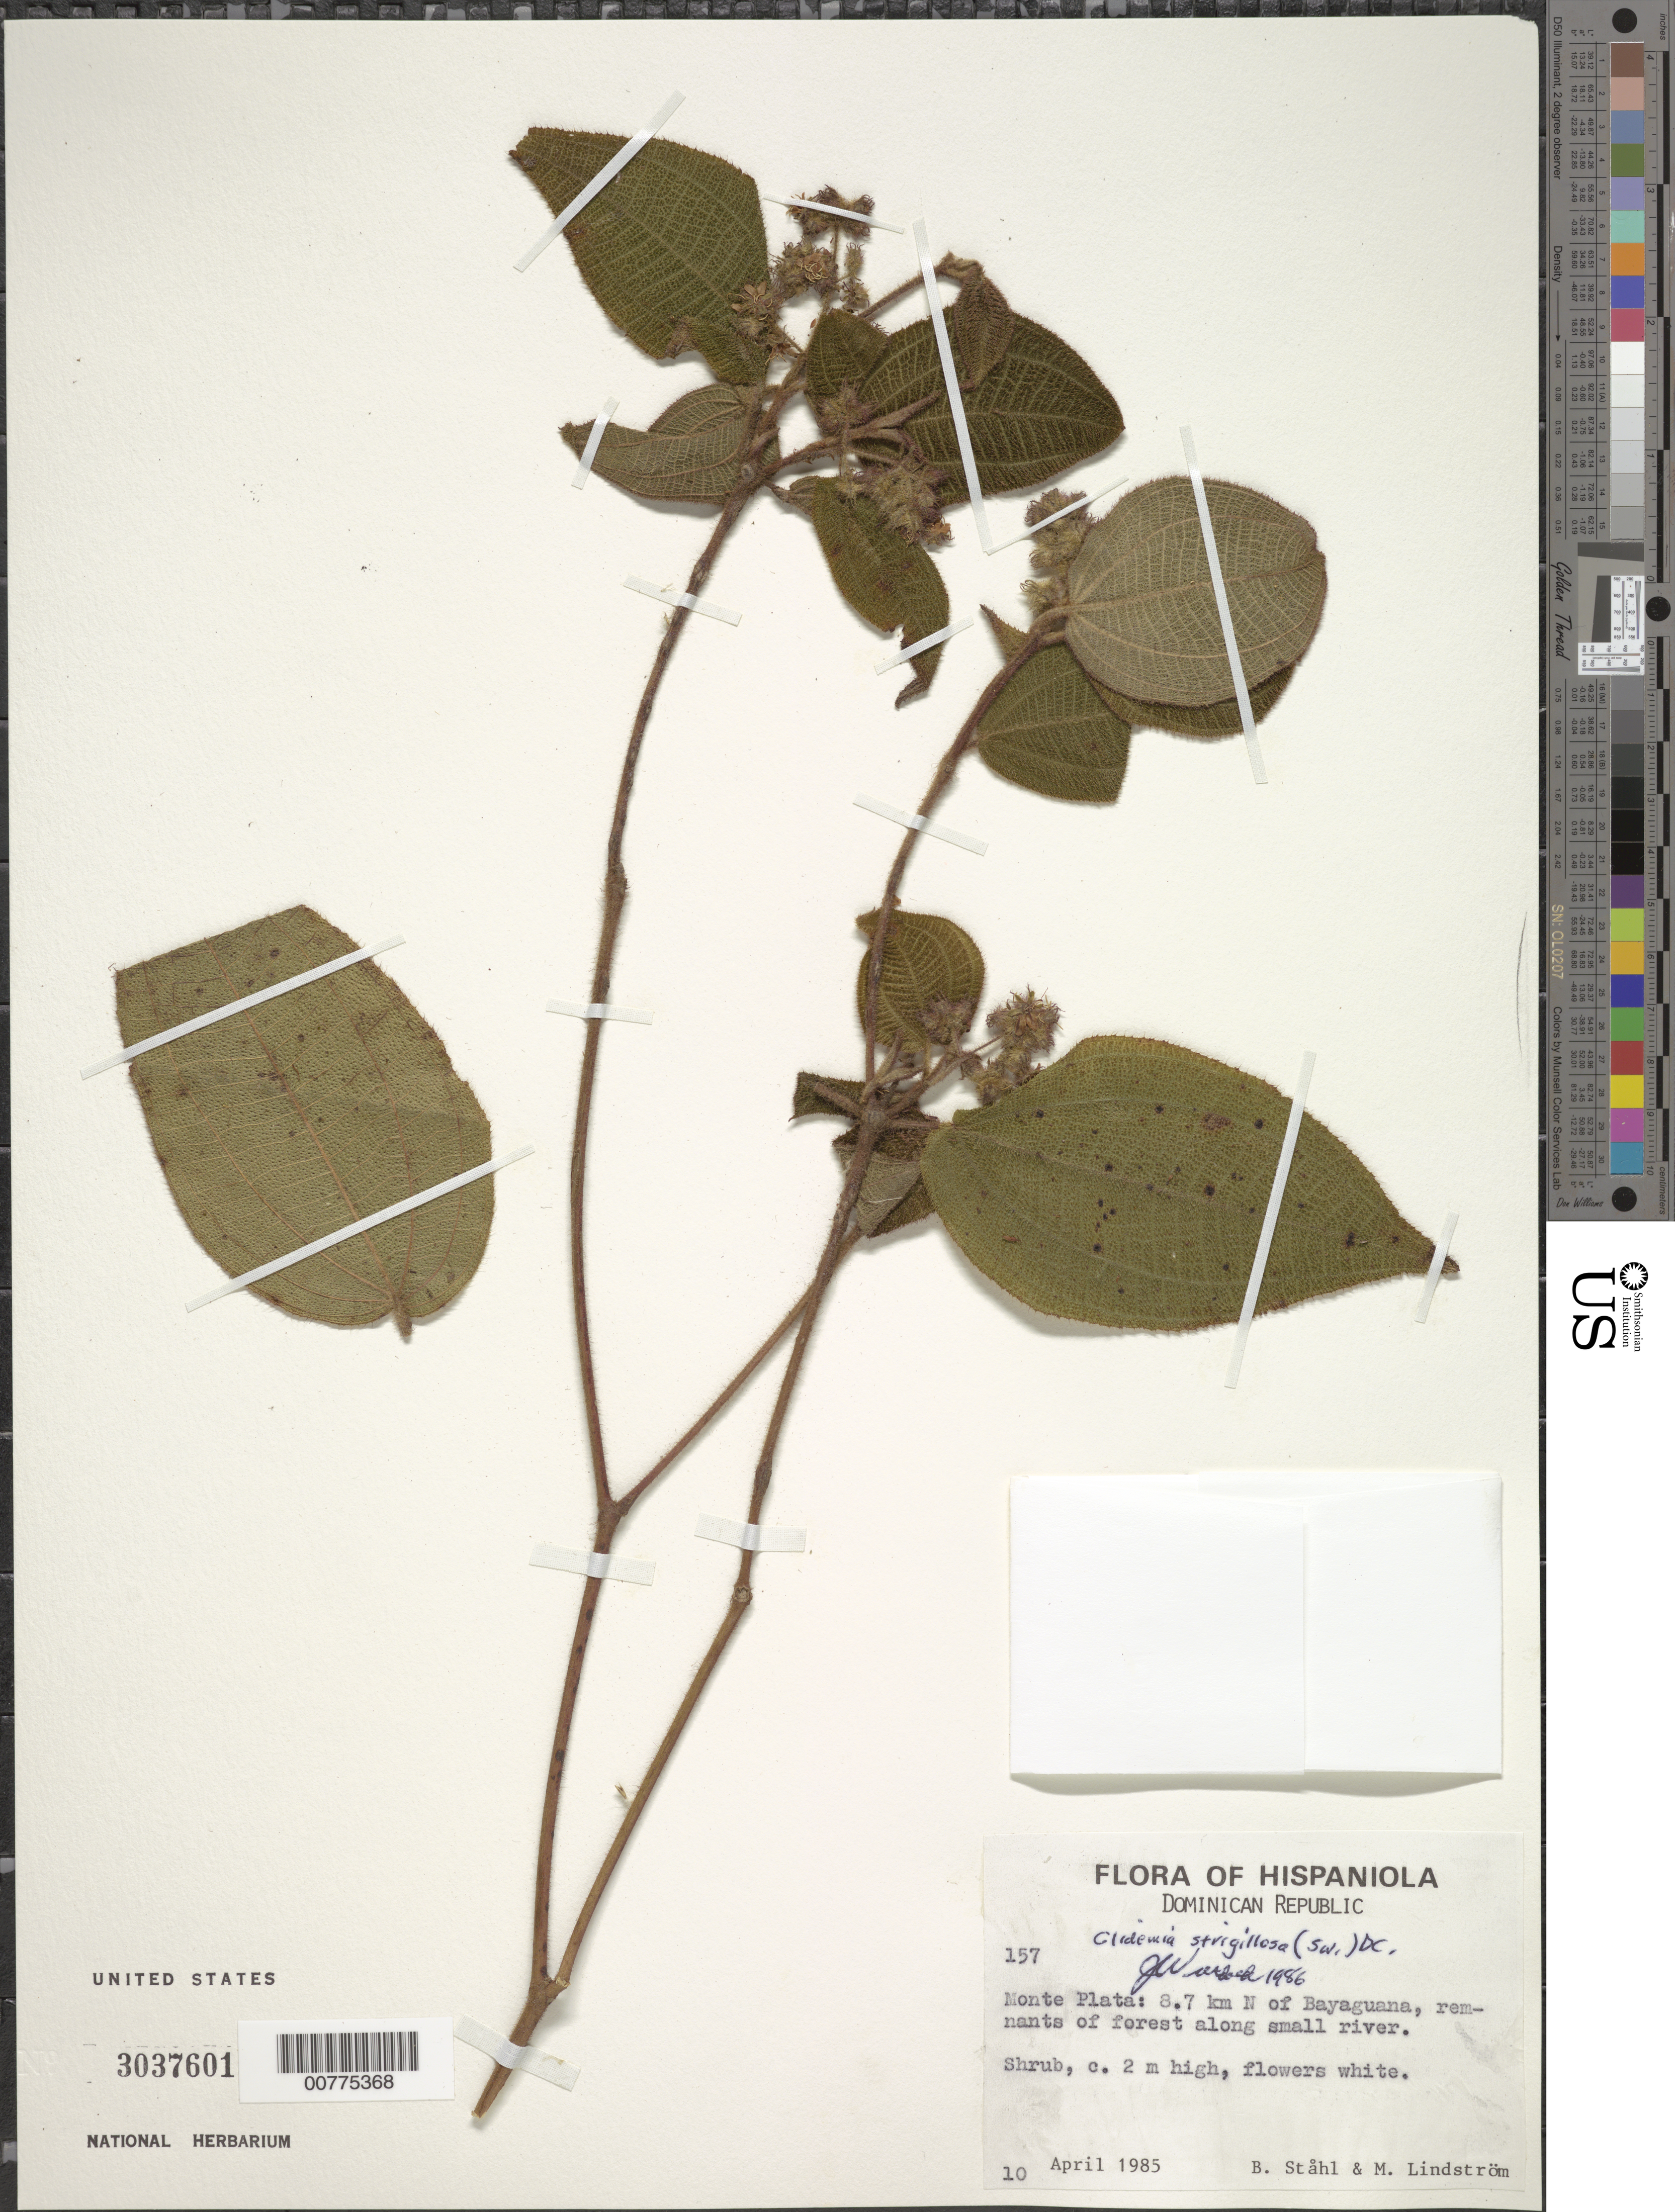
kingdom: Plantae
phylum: Tracheophyta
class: Magnoliopsida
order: Myrtales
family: Melastomataceae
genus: Clidemia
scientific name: Clidemia strigillosa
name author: (Sw.) DC.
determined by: Wurdack, John J., (US), US (UNITED STATES)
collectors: B. Ståhl & M. Lindström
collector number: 157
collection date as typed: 10 Apr 1985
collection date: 1985-04-10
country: Dominican Republic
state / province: Monte Plata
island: Hispaniola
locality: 8.7 km N of Bayaguana.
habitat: Remnants of forest along small river.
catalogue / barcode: US 3037601